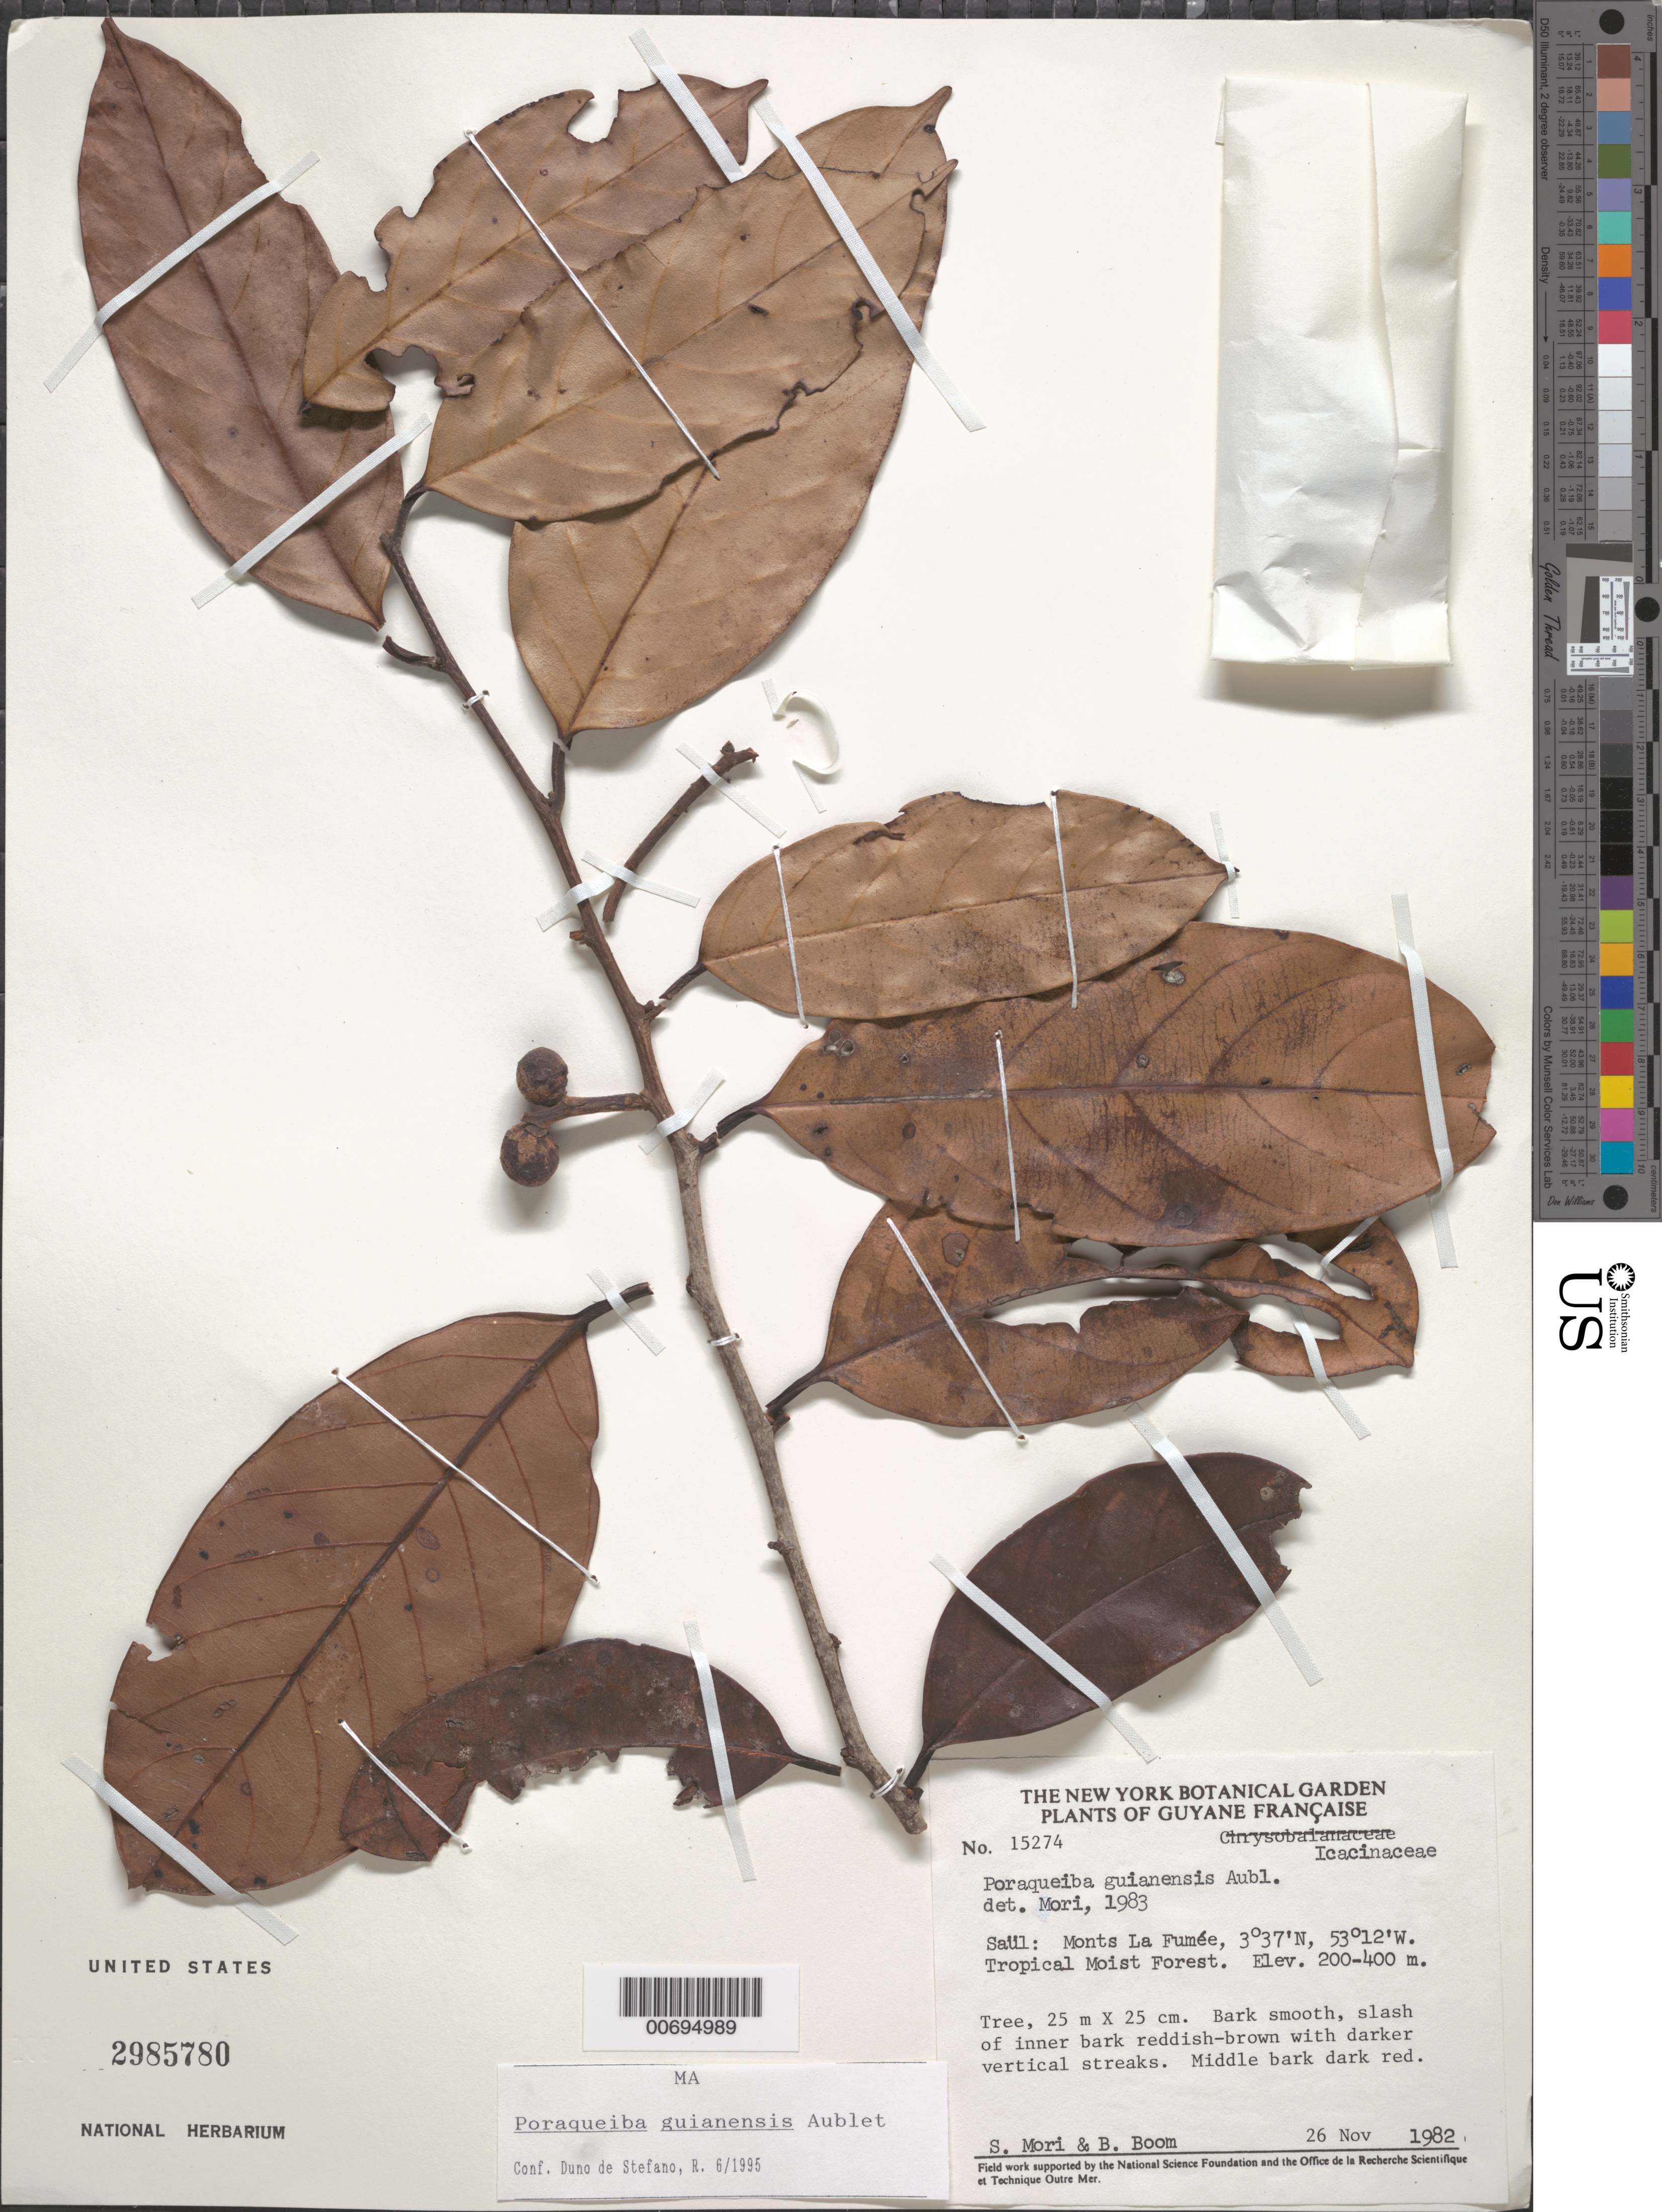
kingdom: Plantae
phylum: Tracheophyta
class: Magnoliopsida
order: Metteniusales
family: Metteniusaceae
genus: Poraqueiba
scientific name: Poraqueiba guianensis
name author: Aubl.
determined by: Duno de Stefano, R.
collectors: S. Mori & B. M. Boom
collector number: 15274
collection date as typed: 26-Nov-82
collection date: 1982-11-26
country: French Guiana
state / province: Saint-Laurent-du-Maroni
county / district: Saül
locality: Saül, Monts La Fumée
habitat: Tropical moist forest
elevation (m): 200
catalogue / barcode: US 2985780